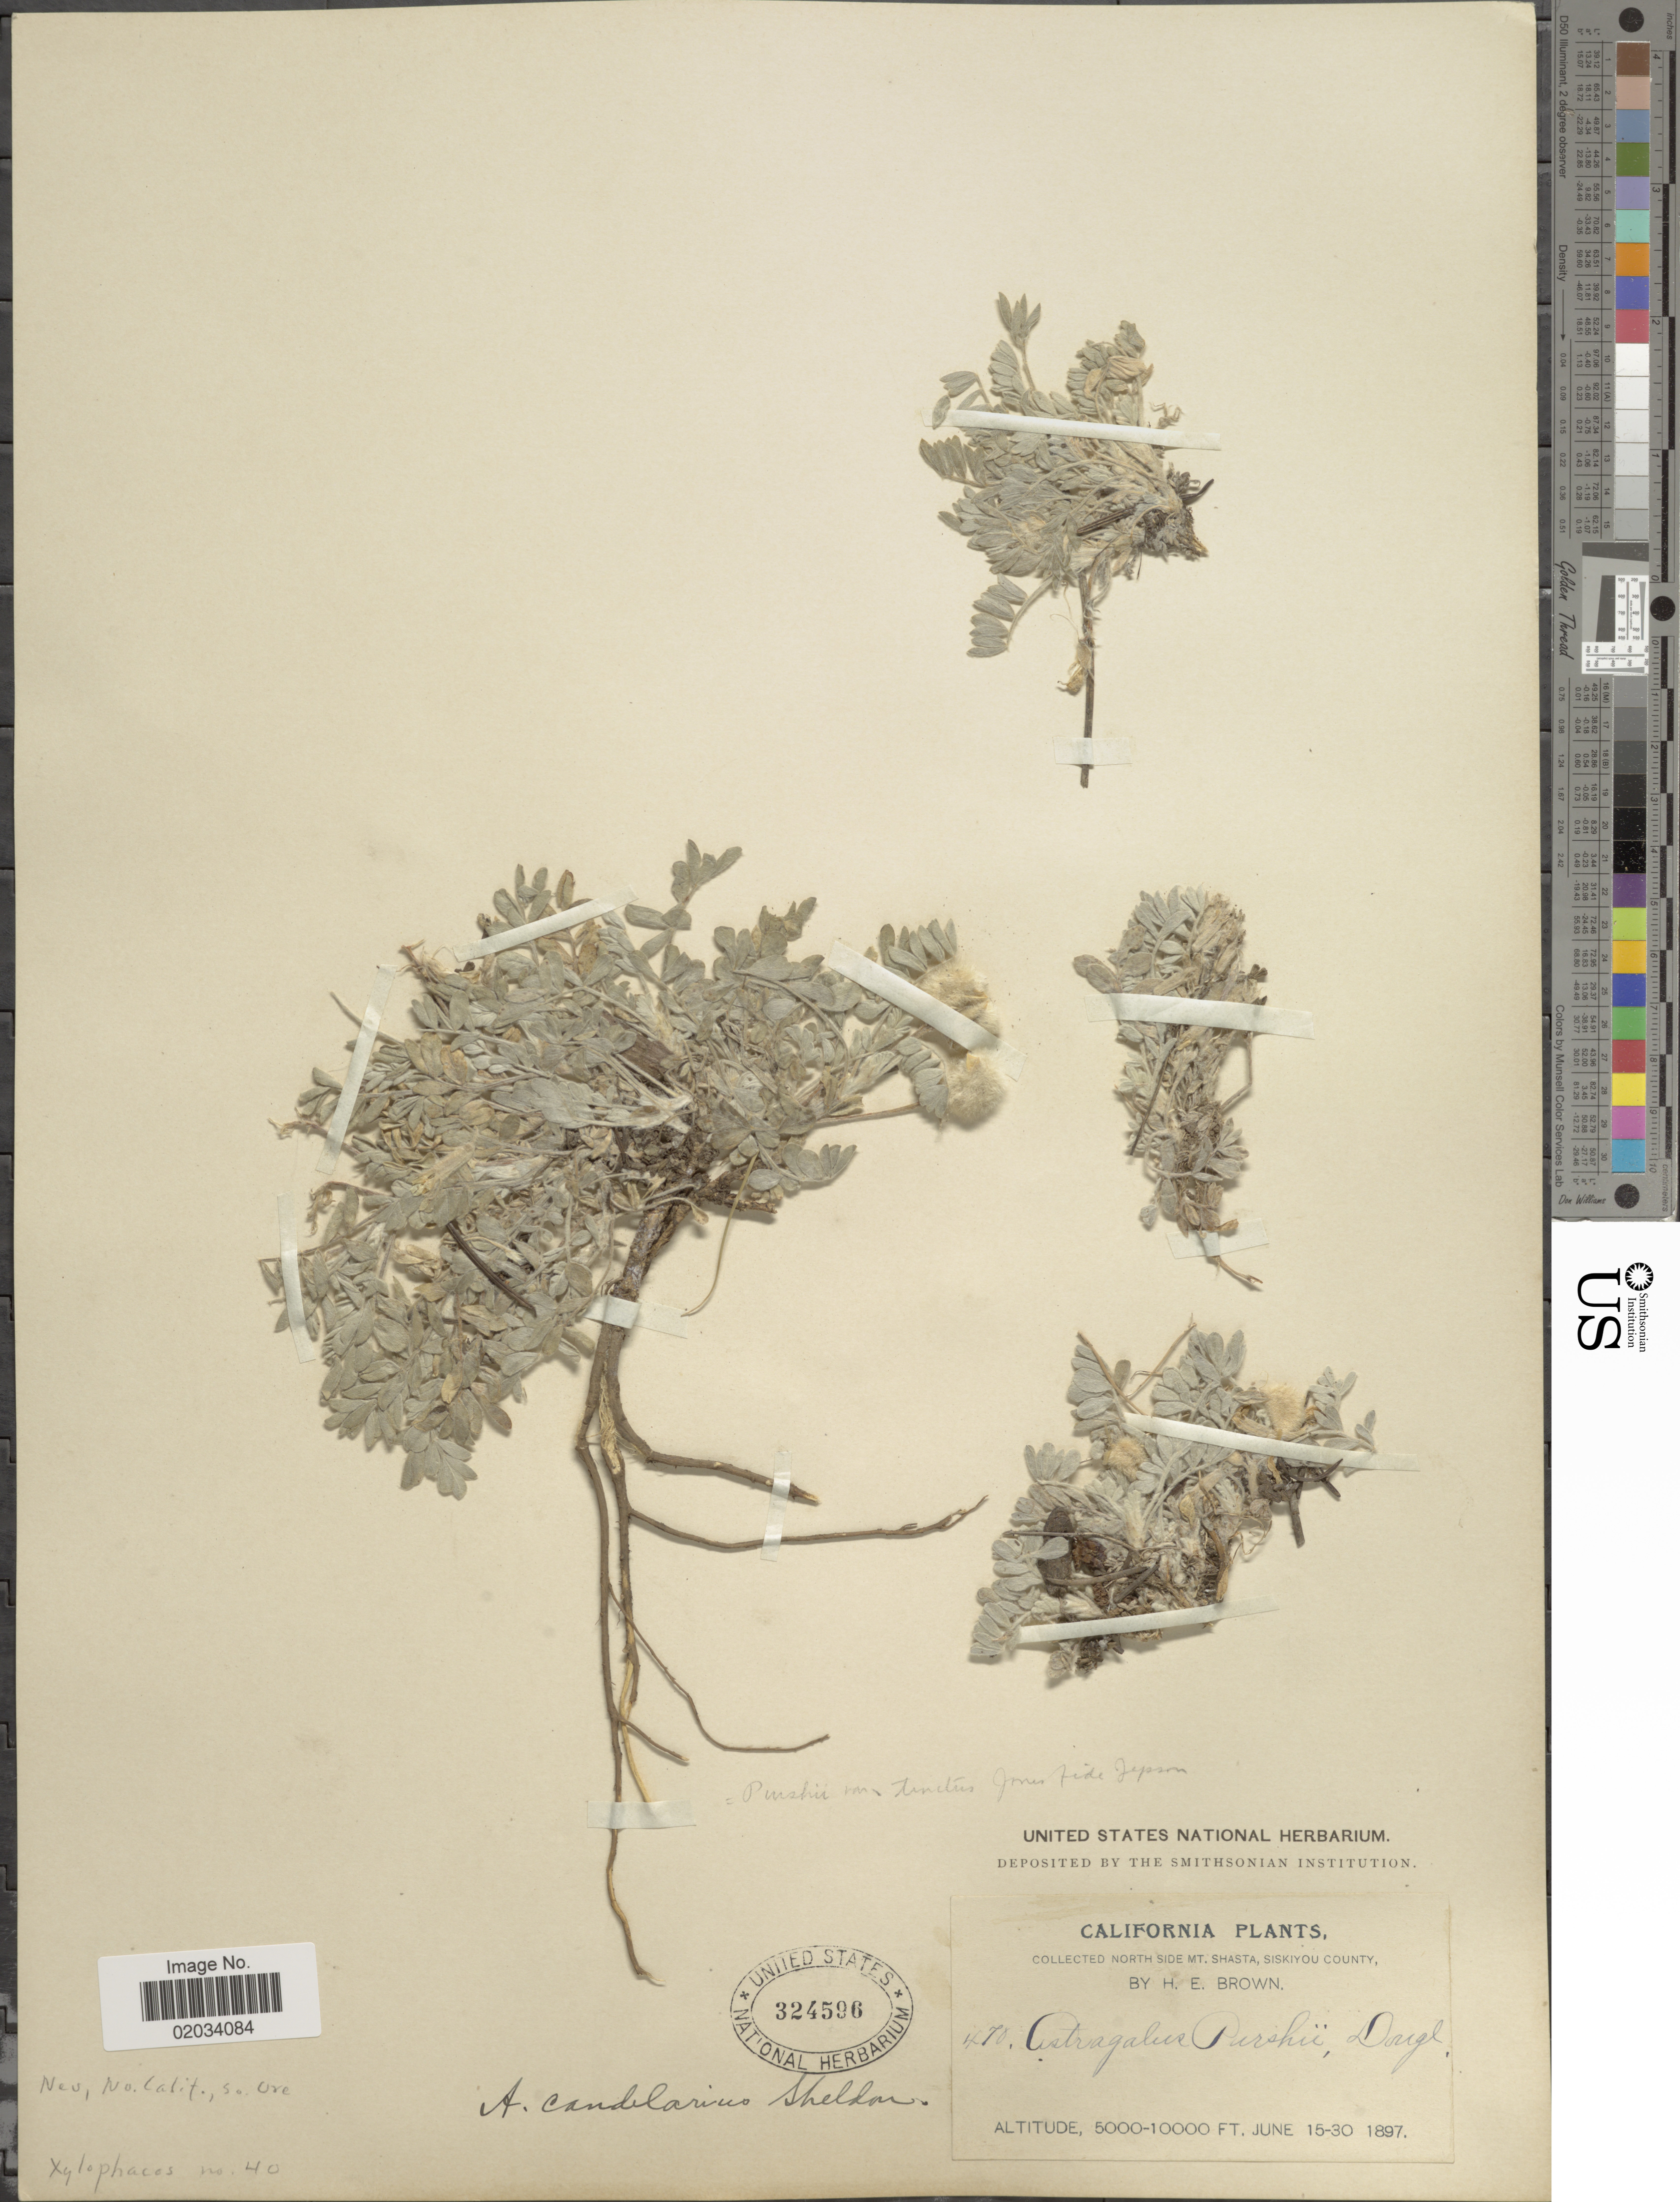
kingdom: Plantae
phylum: Tracheophyta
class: Magnoliopsida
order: Fabales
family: Fabaceae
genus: Astragalus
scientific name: Astragalus purshii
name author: Douglas ex Hook.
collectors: H. E. Brown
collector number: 470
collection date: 1897-06-15/1897-06-30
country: United States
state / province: California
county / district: Siskiyou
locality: North Side Mt. Shasta, Siskiyou County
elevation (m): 1524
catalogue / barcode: US 324596